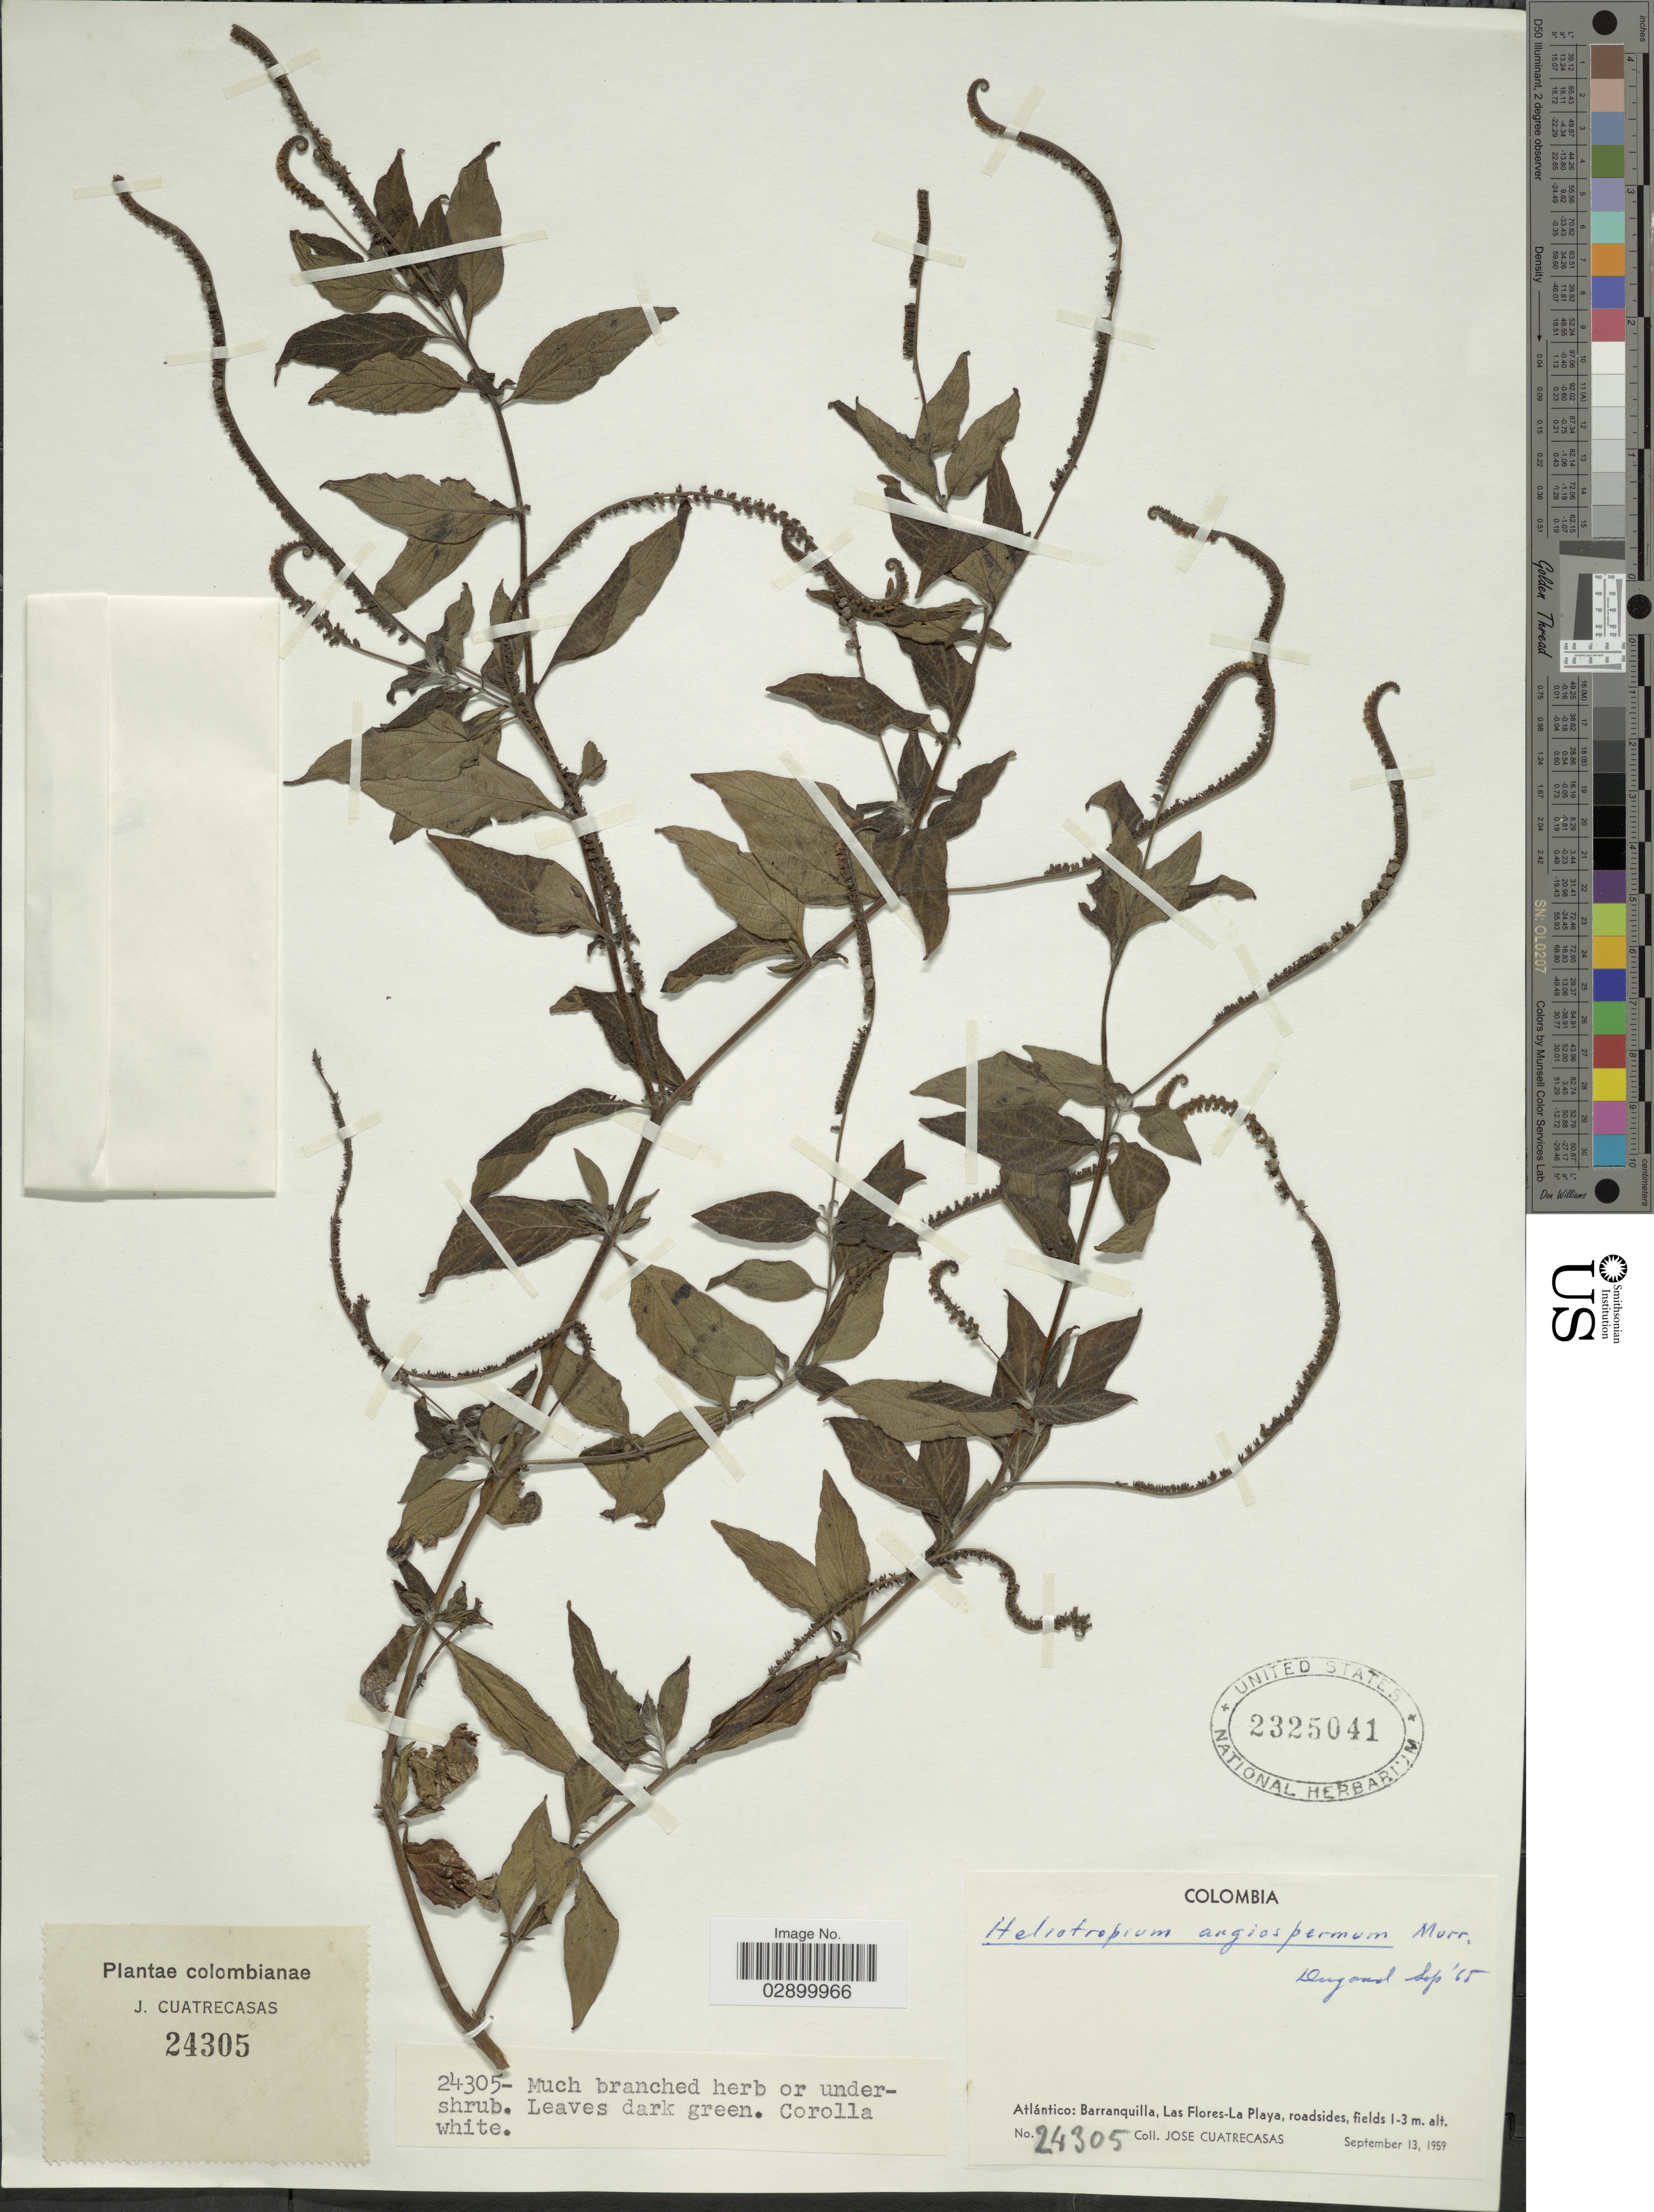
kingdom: Plantae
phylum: Tracheophyta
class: Magnoliopsida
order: Boraginales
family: Heliotropiaceae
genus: Heliotropium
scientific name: Heliotropium angiospermum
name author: Murray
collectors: J. Cuatrecasas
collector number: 24305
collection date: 1959-09-13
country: Colombia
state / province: Atlántico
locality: Barranquilla, Las Flores-La Playa, roadsides.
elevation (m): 1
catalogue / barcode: US 2325041